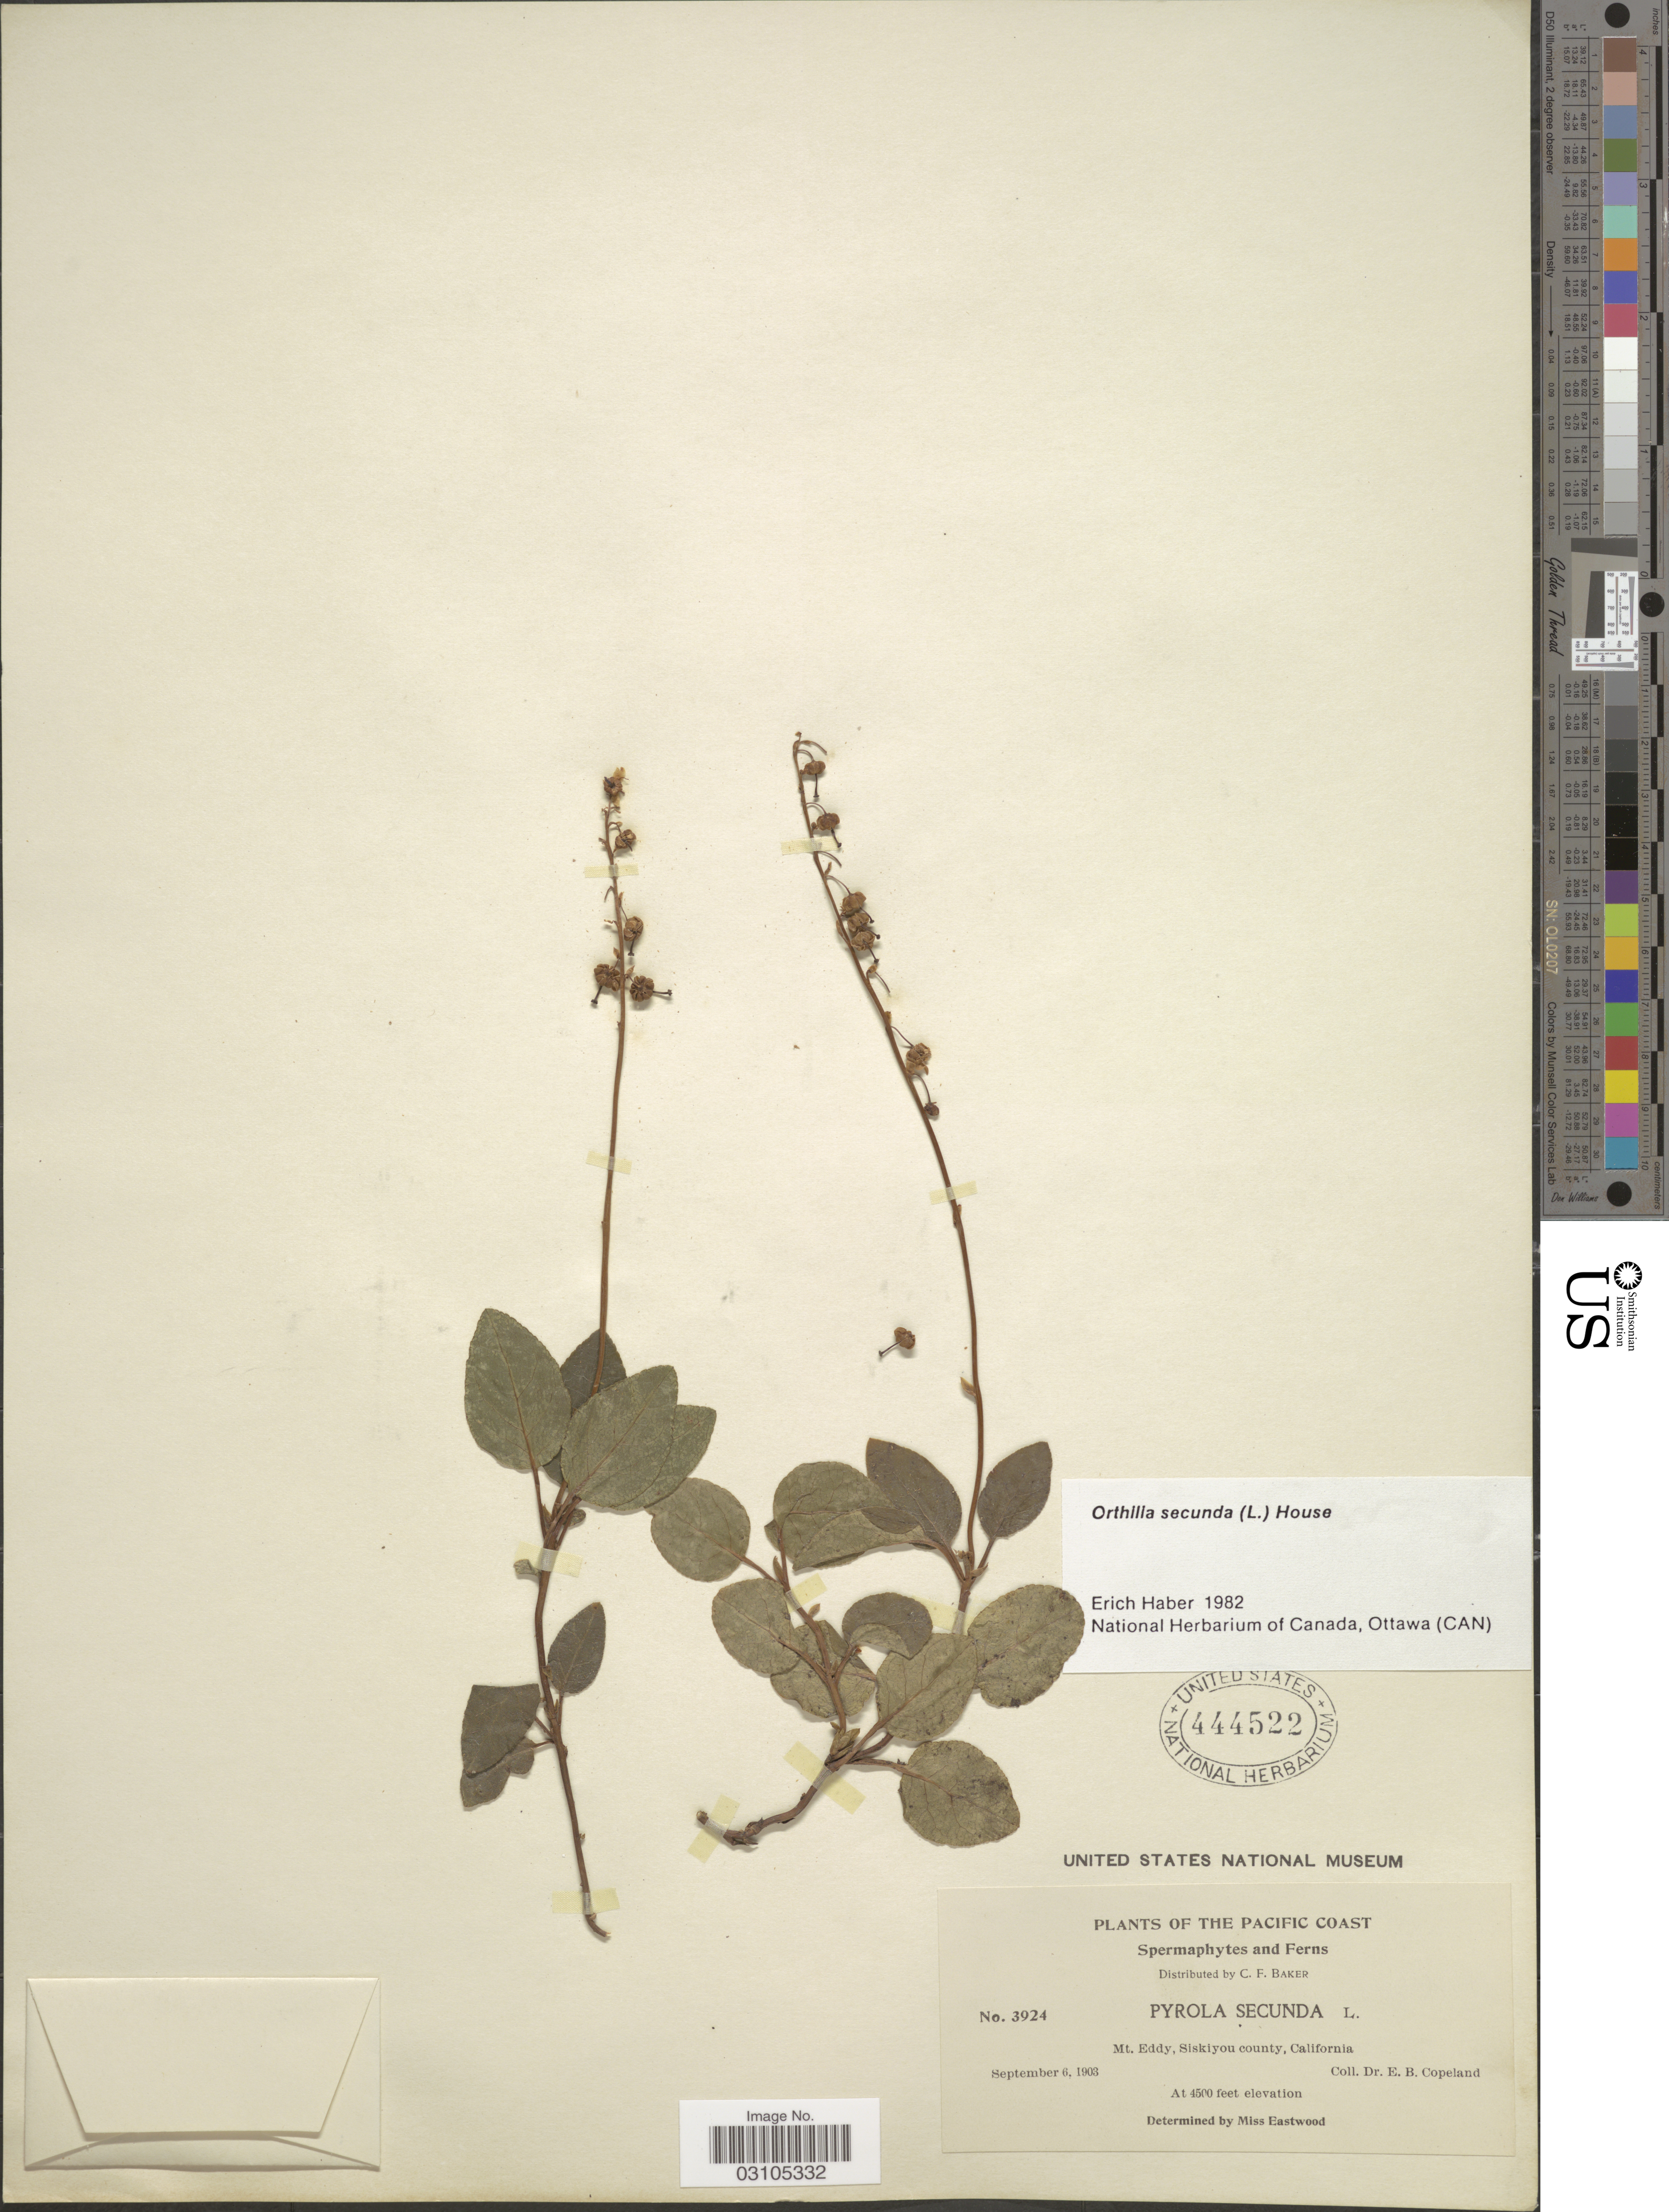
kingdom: Plantae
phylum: Tracheophyta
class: Magnoliopsida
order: Ericales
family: Ericaceae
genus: Orthilia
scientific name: Orthilia secunda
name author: (L.) House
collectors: E. B. Copeland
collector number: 3924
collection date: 1903-09-06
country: United States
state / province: California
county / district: Siskiyou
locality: Pacific Coast. Mt. Eddy, Siskiyou county.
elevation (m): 1372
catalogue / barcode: US 444522